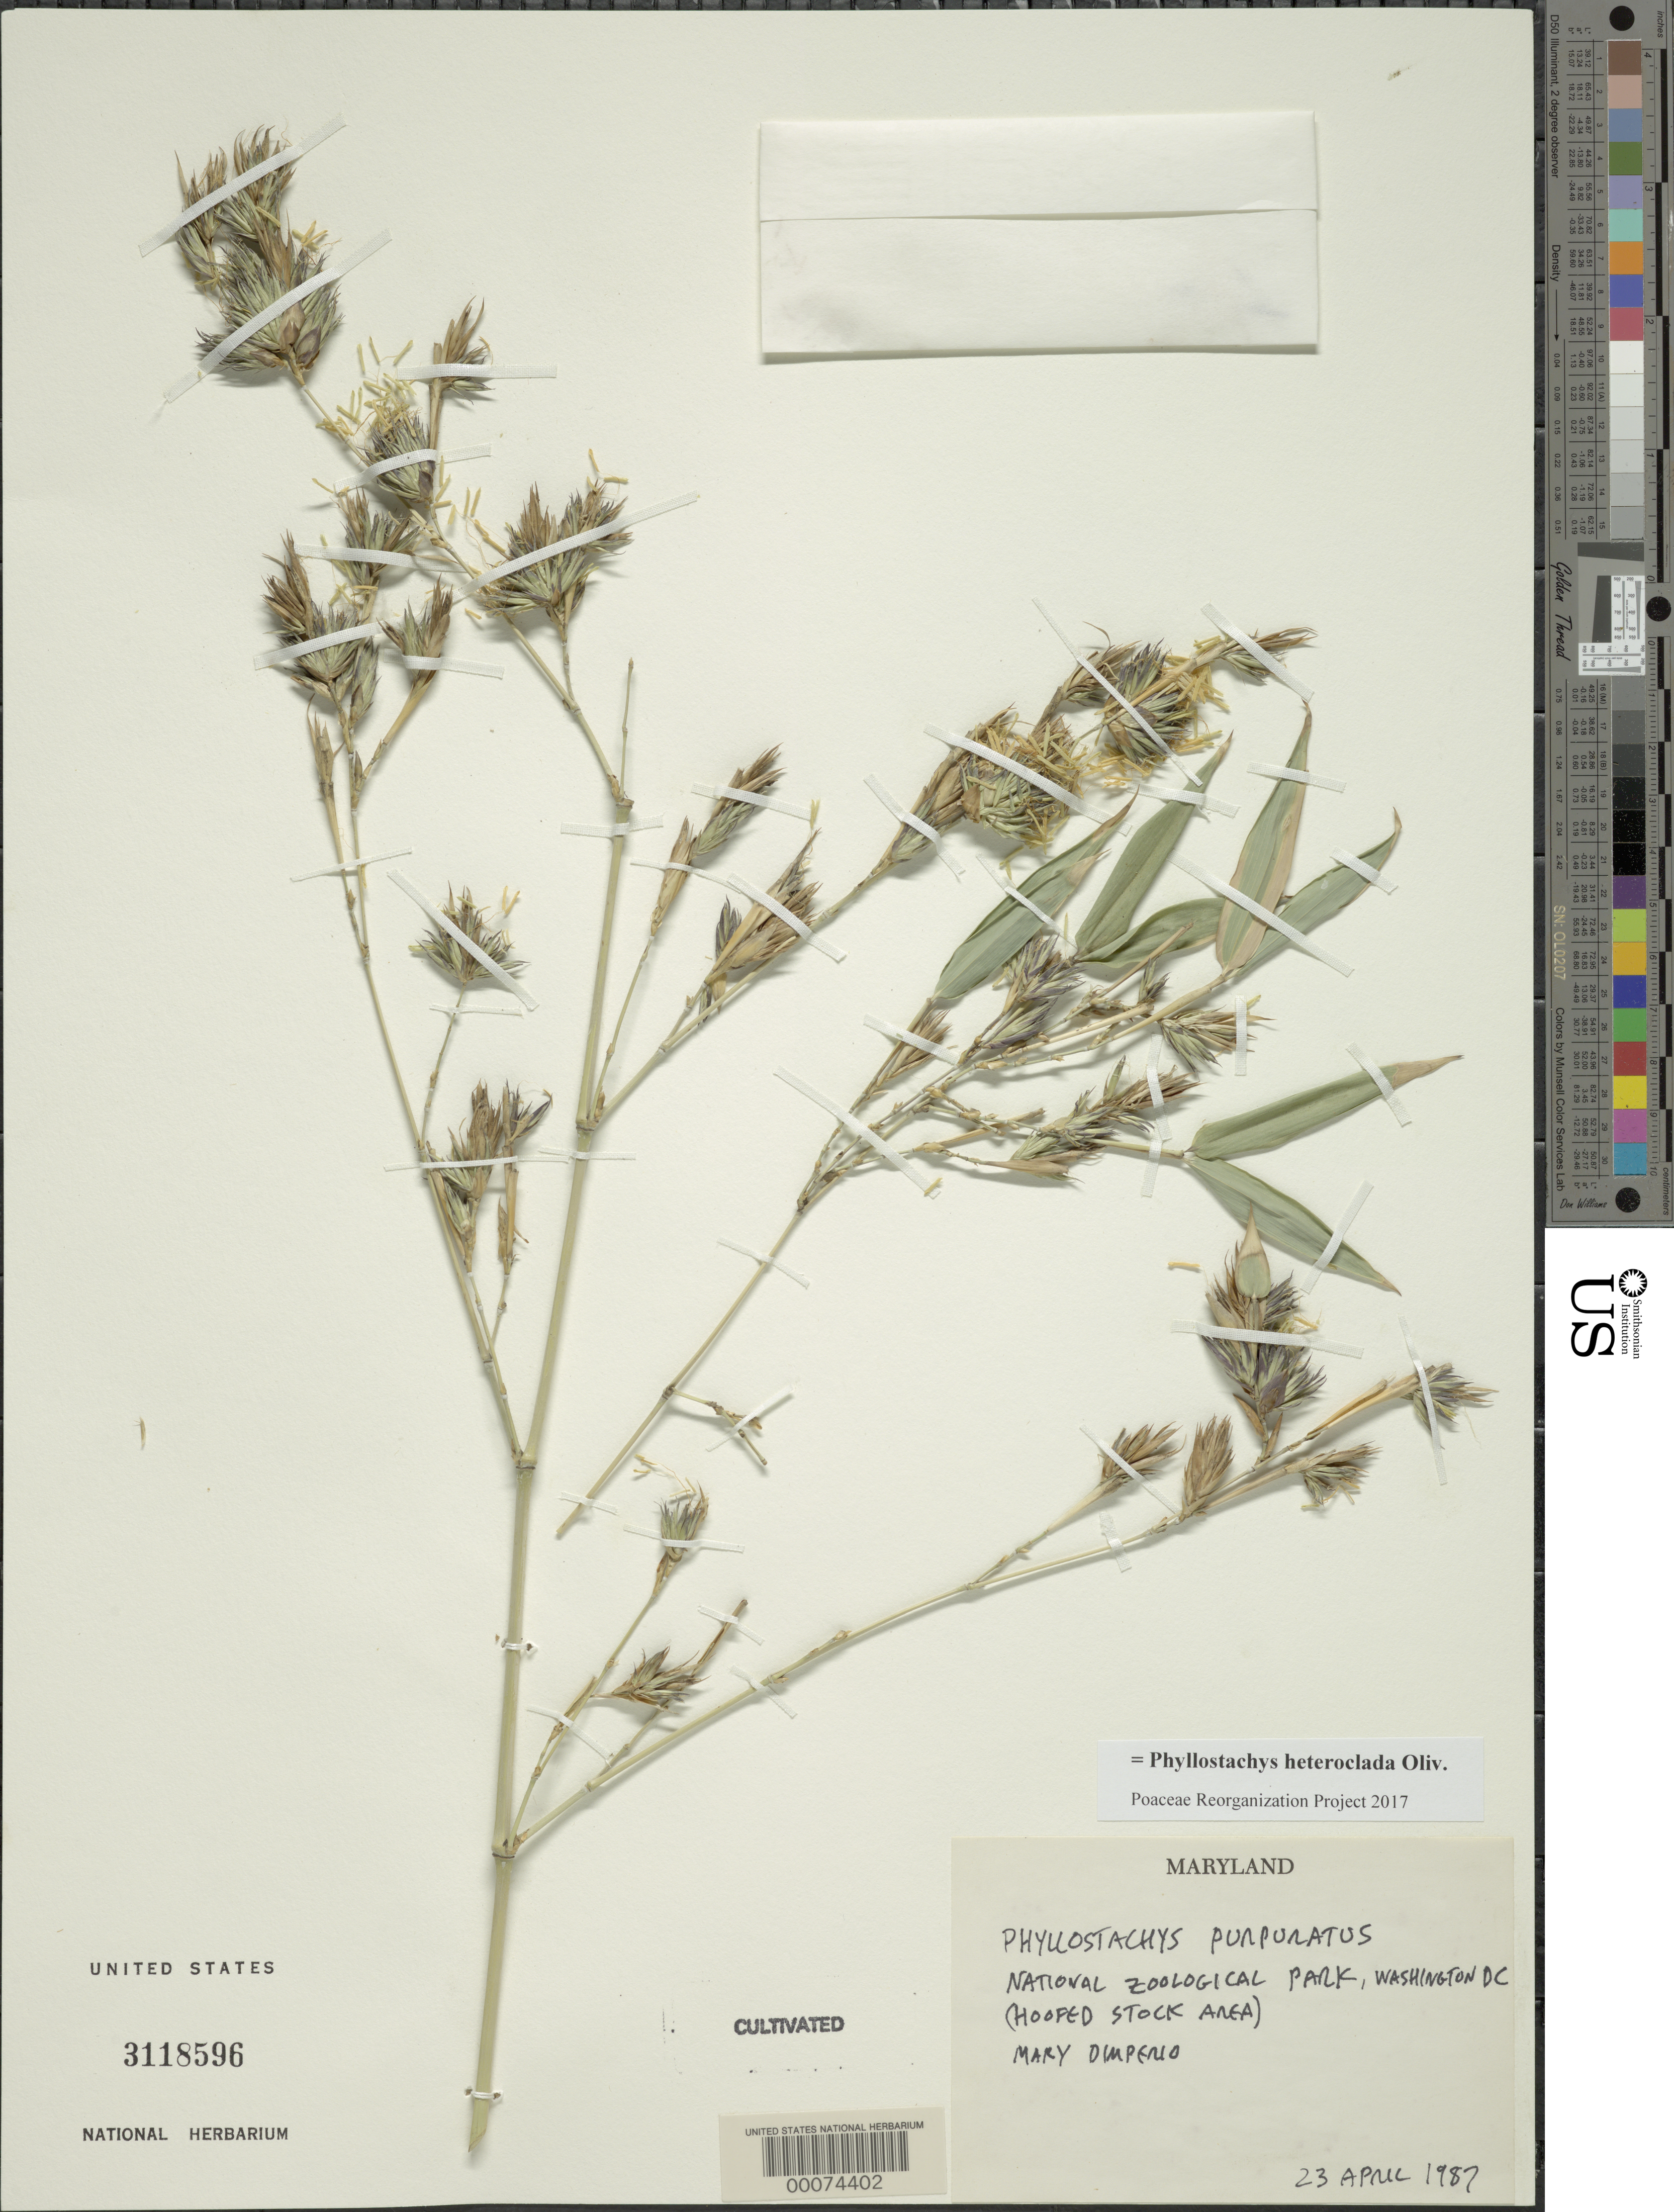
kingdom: Plantae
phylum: Tracheophyta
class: Liliopsida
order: Poales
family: Poaceae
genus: Phyllostachys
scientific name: Phyllostachys heteroclada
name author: Oliv.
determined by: Poaceae Reorganization Project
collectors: M. Dimpeno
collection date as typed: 23 Apr 1987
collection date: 1987-04-23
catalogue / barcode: US 3118596